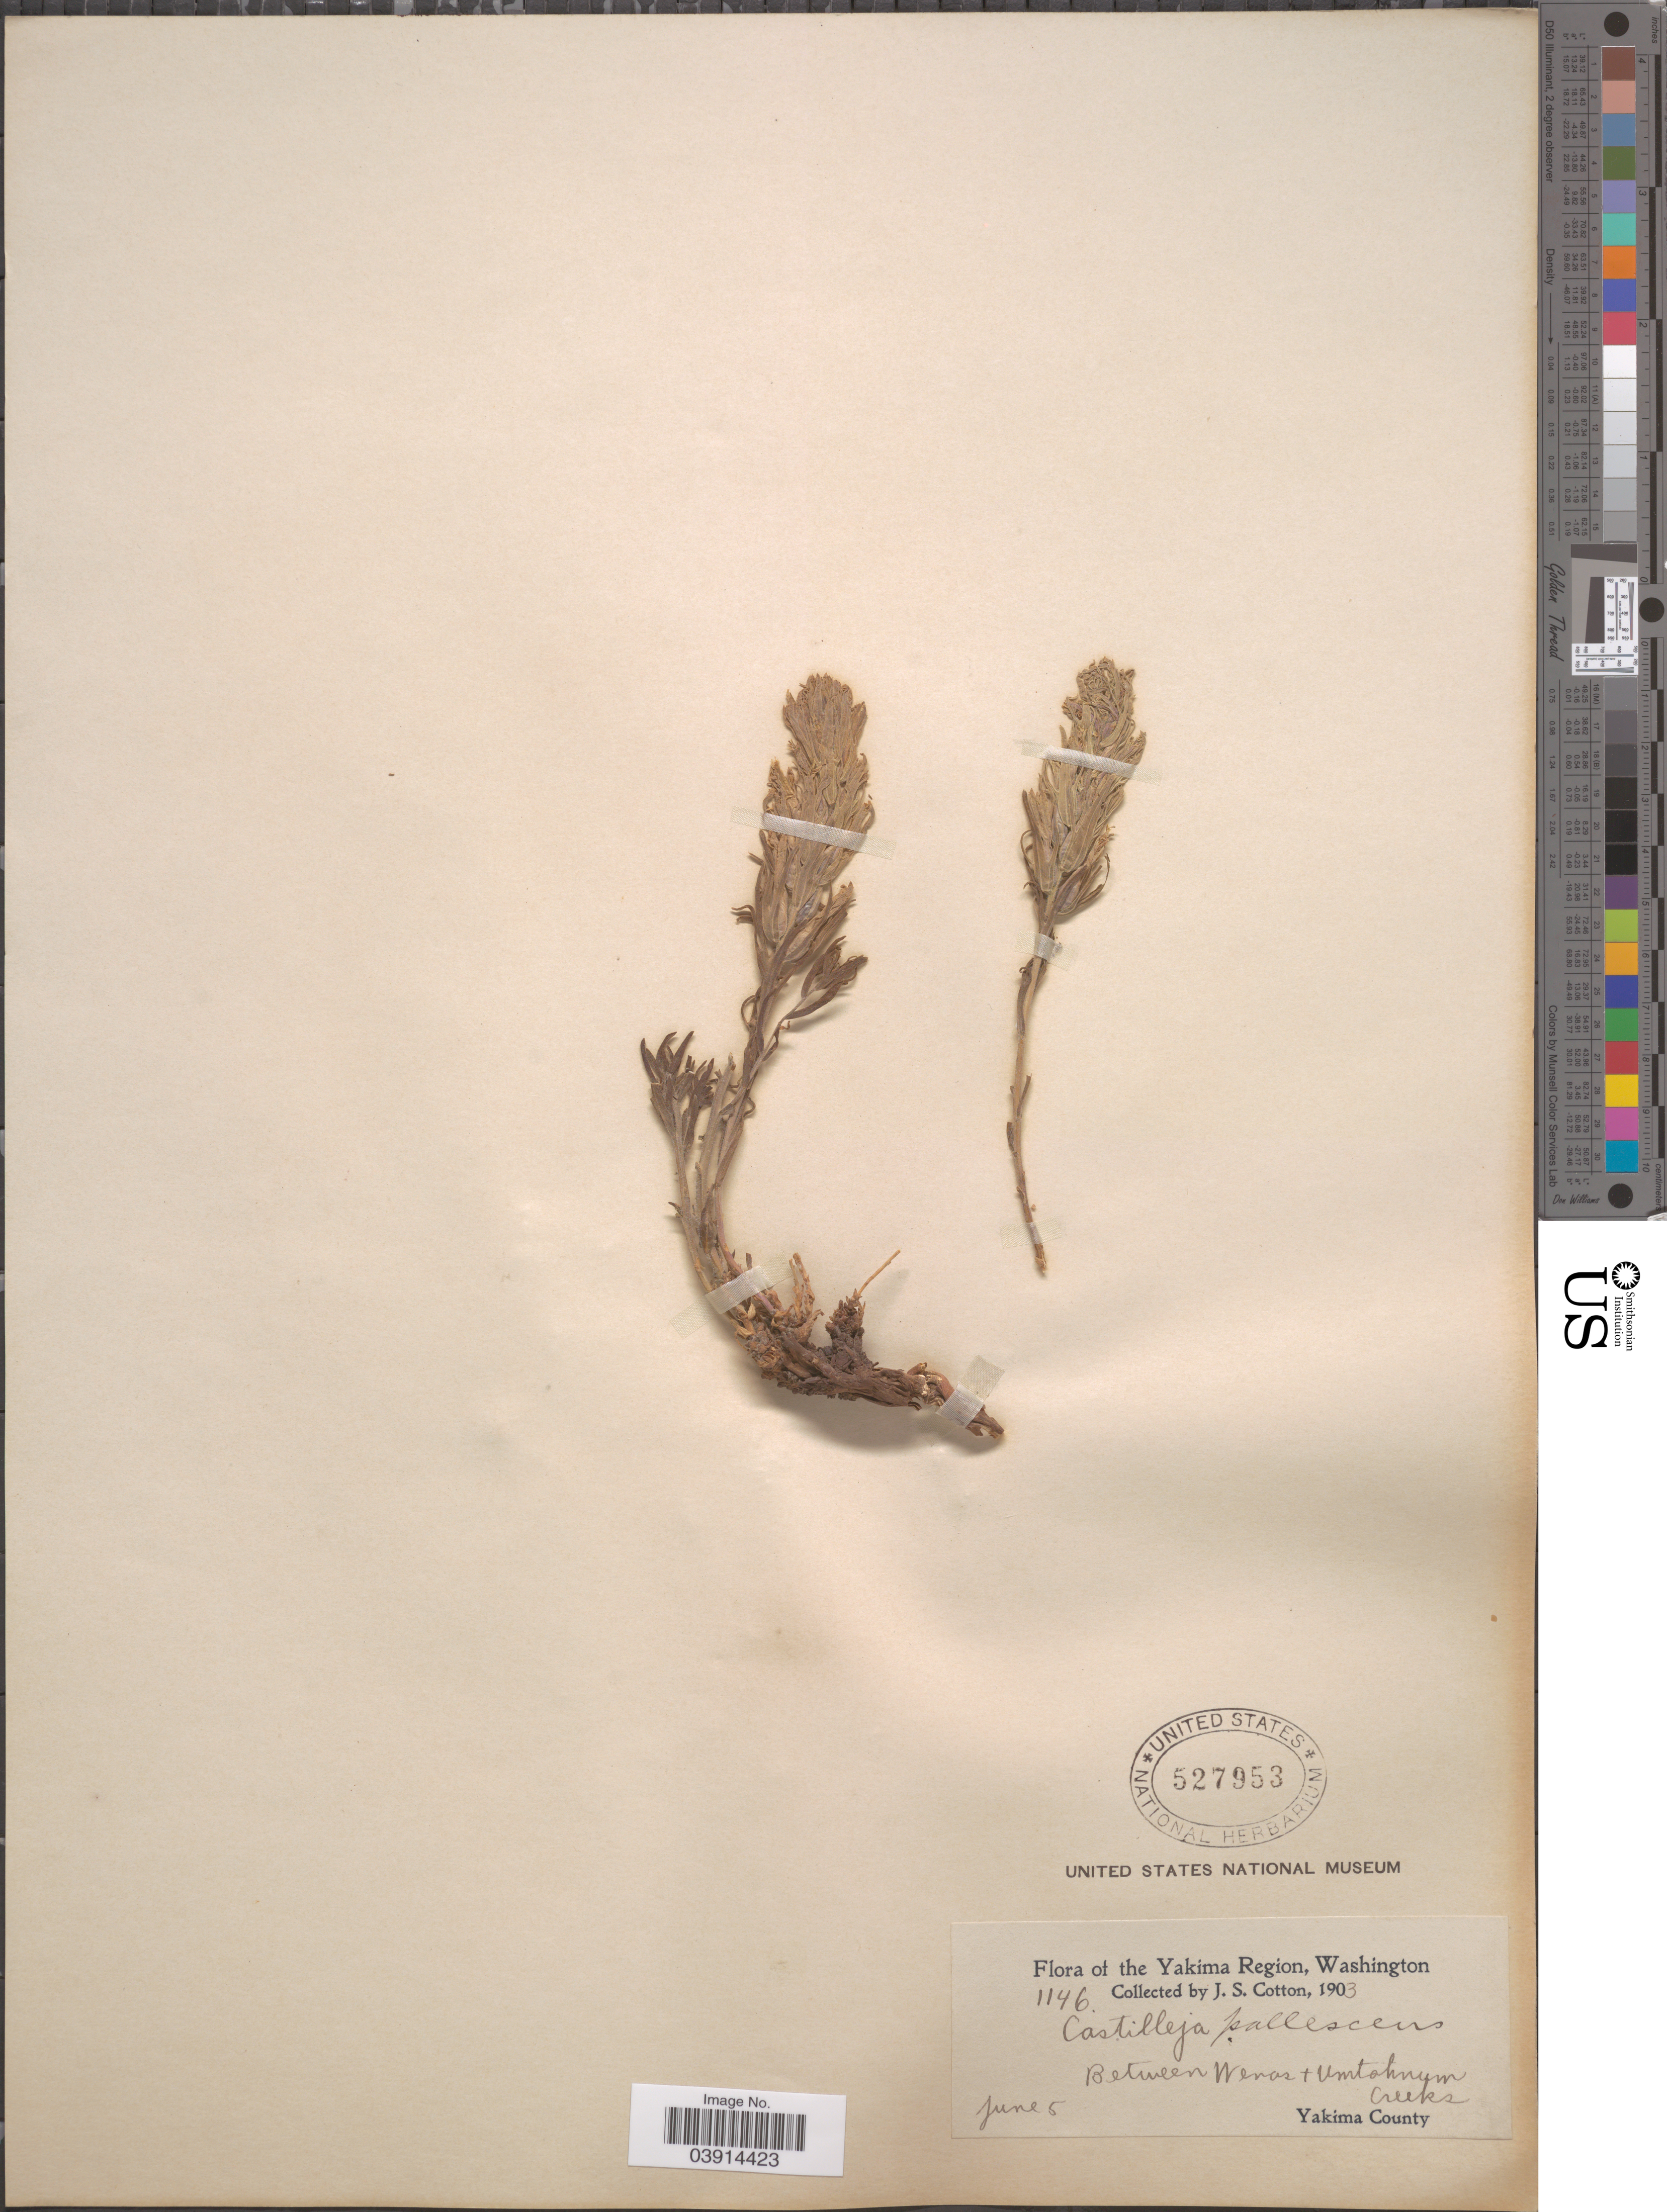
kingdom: Plantae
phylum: Tracheophyta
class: Magnoliopsida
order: Lamiales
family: Orobanchaceae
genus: Castilleja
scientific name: Castilleja thompsonii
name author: Pennell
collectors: J. S. Cotton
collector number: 1146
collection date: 1903-06-05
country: United States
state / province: Washington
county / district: Yakima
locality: The Yakima Region. Between Wenas + Umtanum Creeks. Yakima County.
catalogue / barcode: US 527953